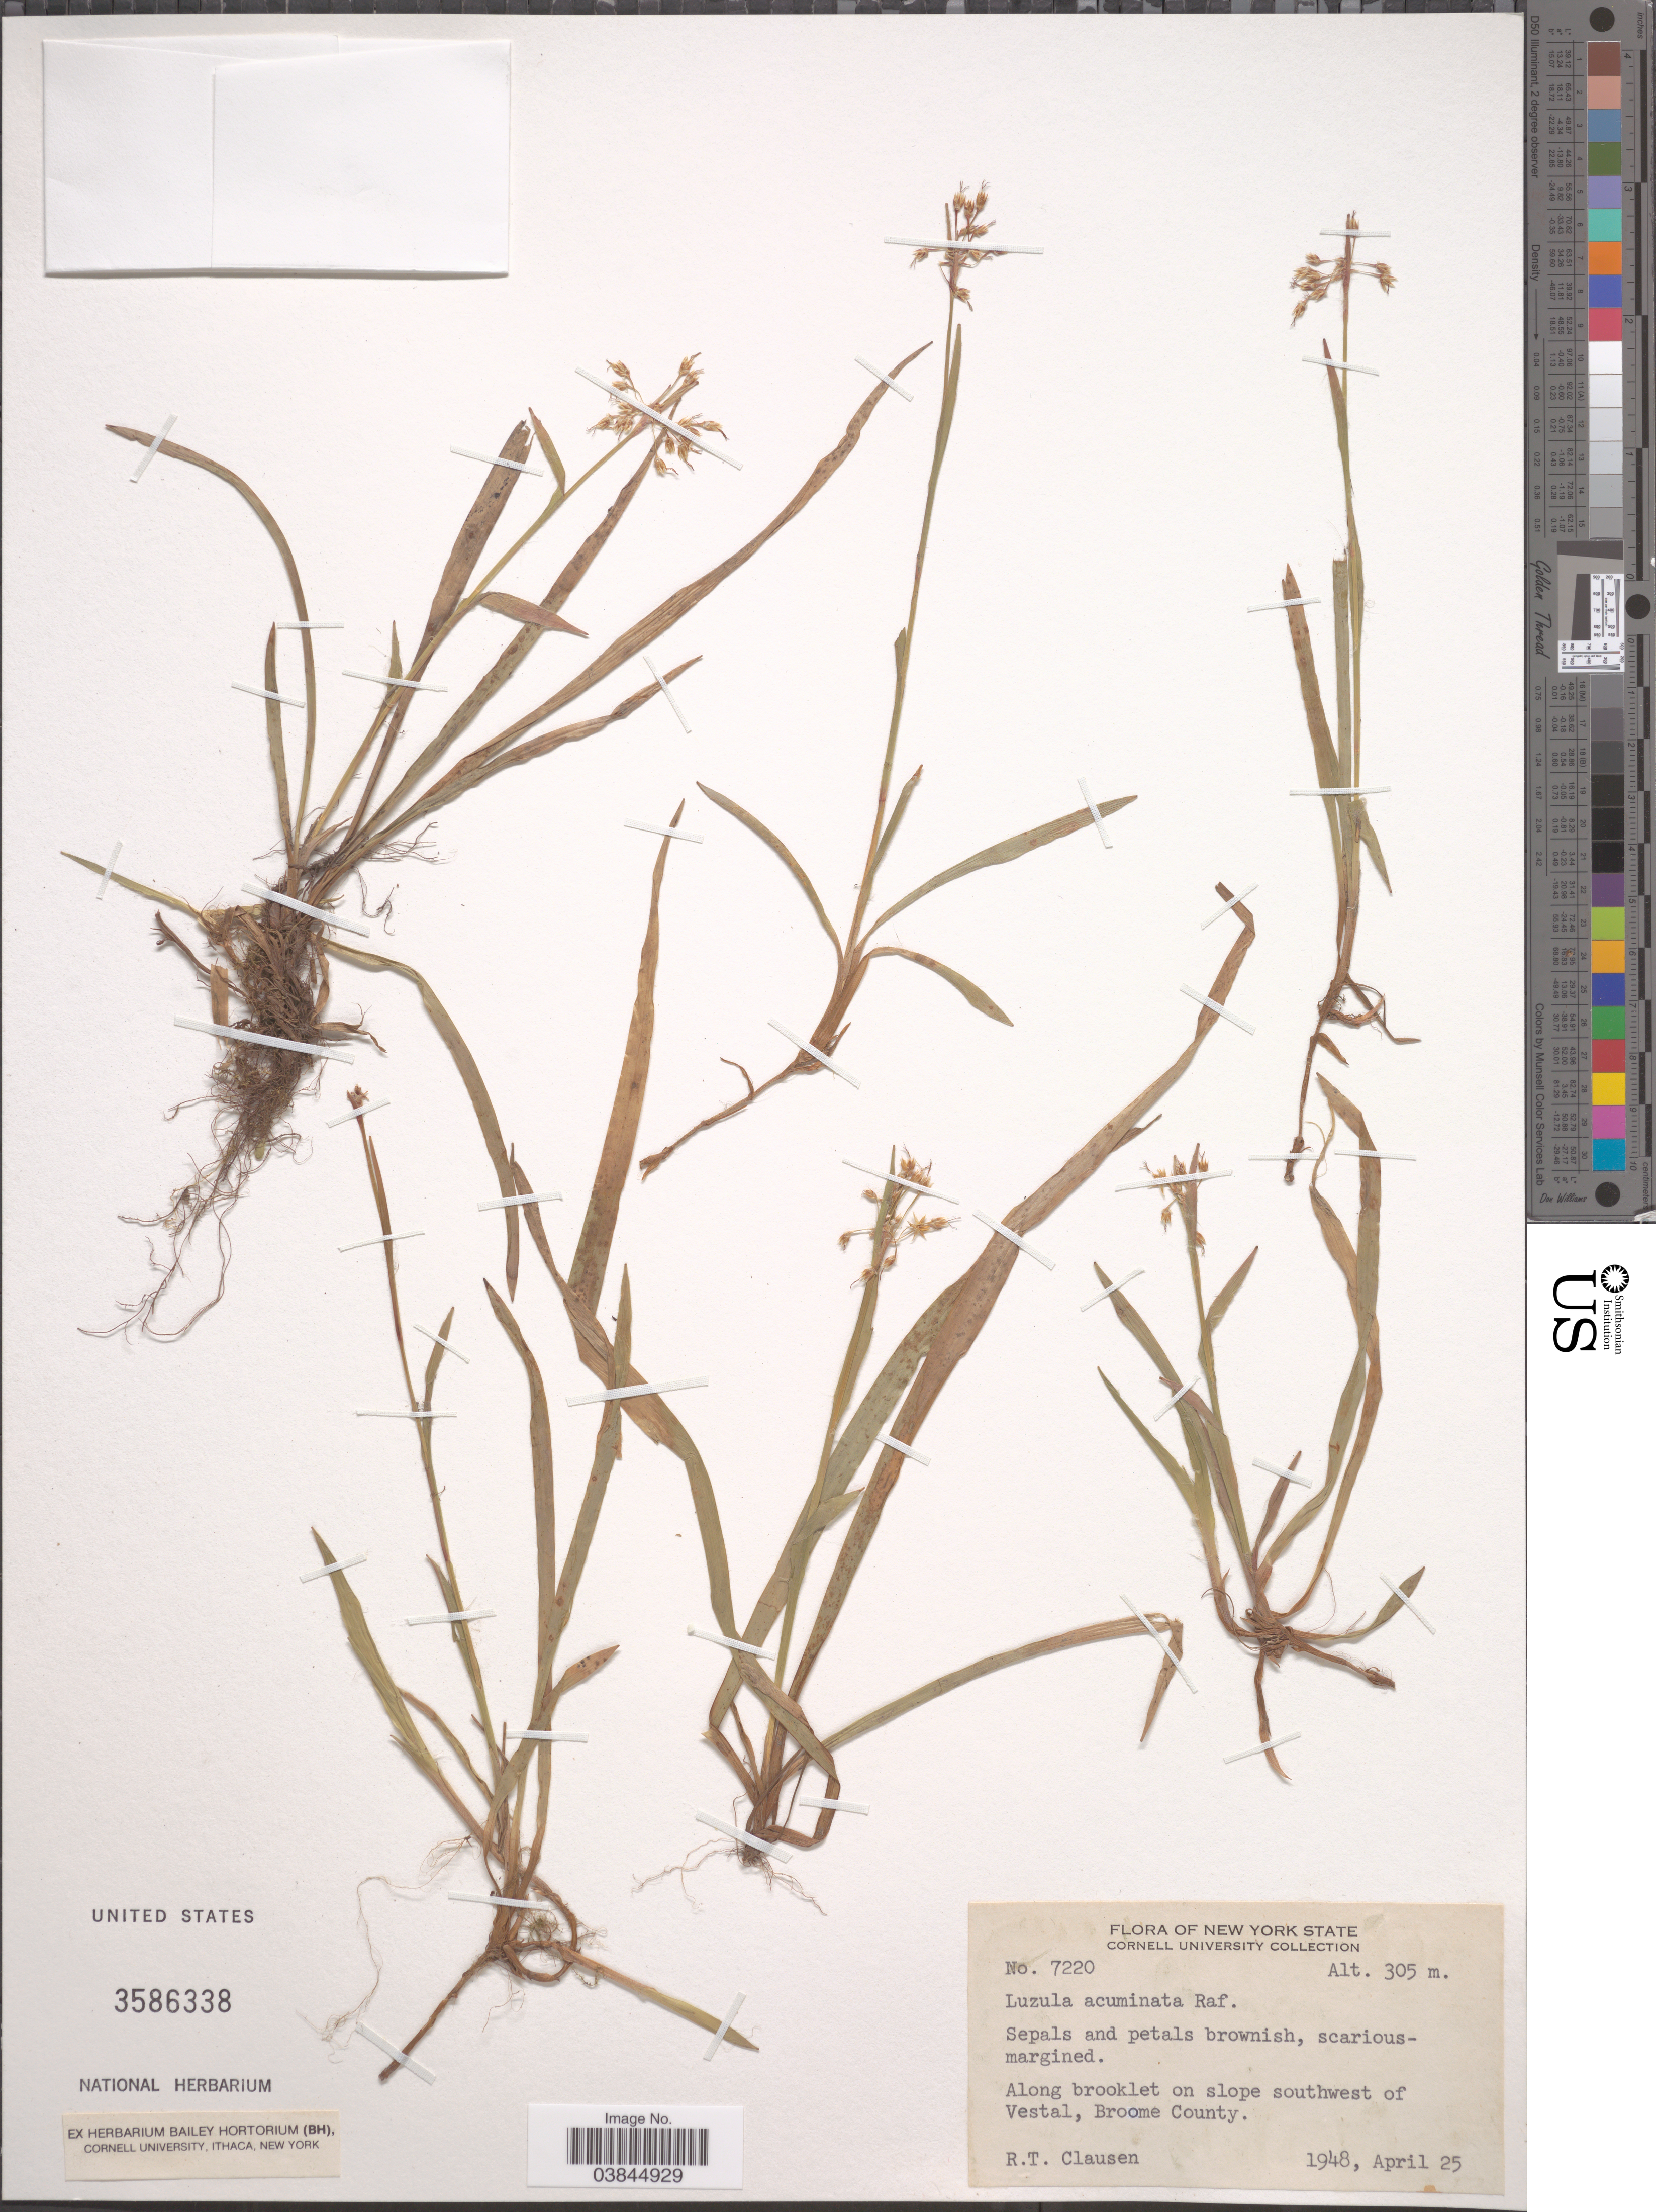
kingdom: Plantae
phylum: Tracheophyta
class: Liliopsida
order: Poales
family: Juncaceae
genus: Luzula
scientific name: Luzula acuminata var. acuminata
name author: Raf.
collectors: R. T. Clausen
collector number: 7220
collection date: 1948-04-25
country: United States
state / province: New York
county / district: Broome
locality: Along brooklet on slope southwest of Vestal, Broome County.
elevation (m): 305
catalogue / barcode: US 3586338